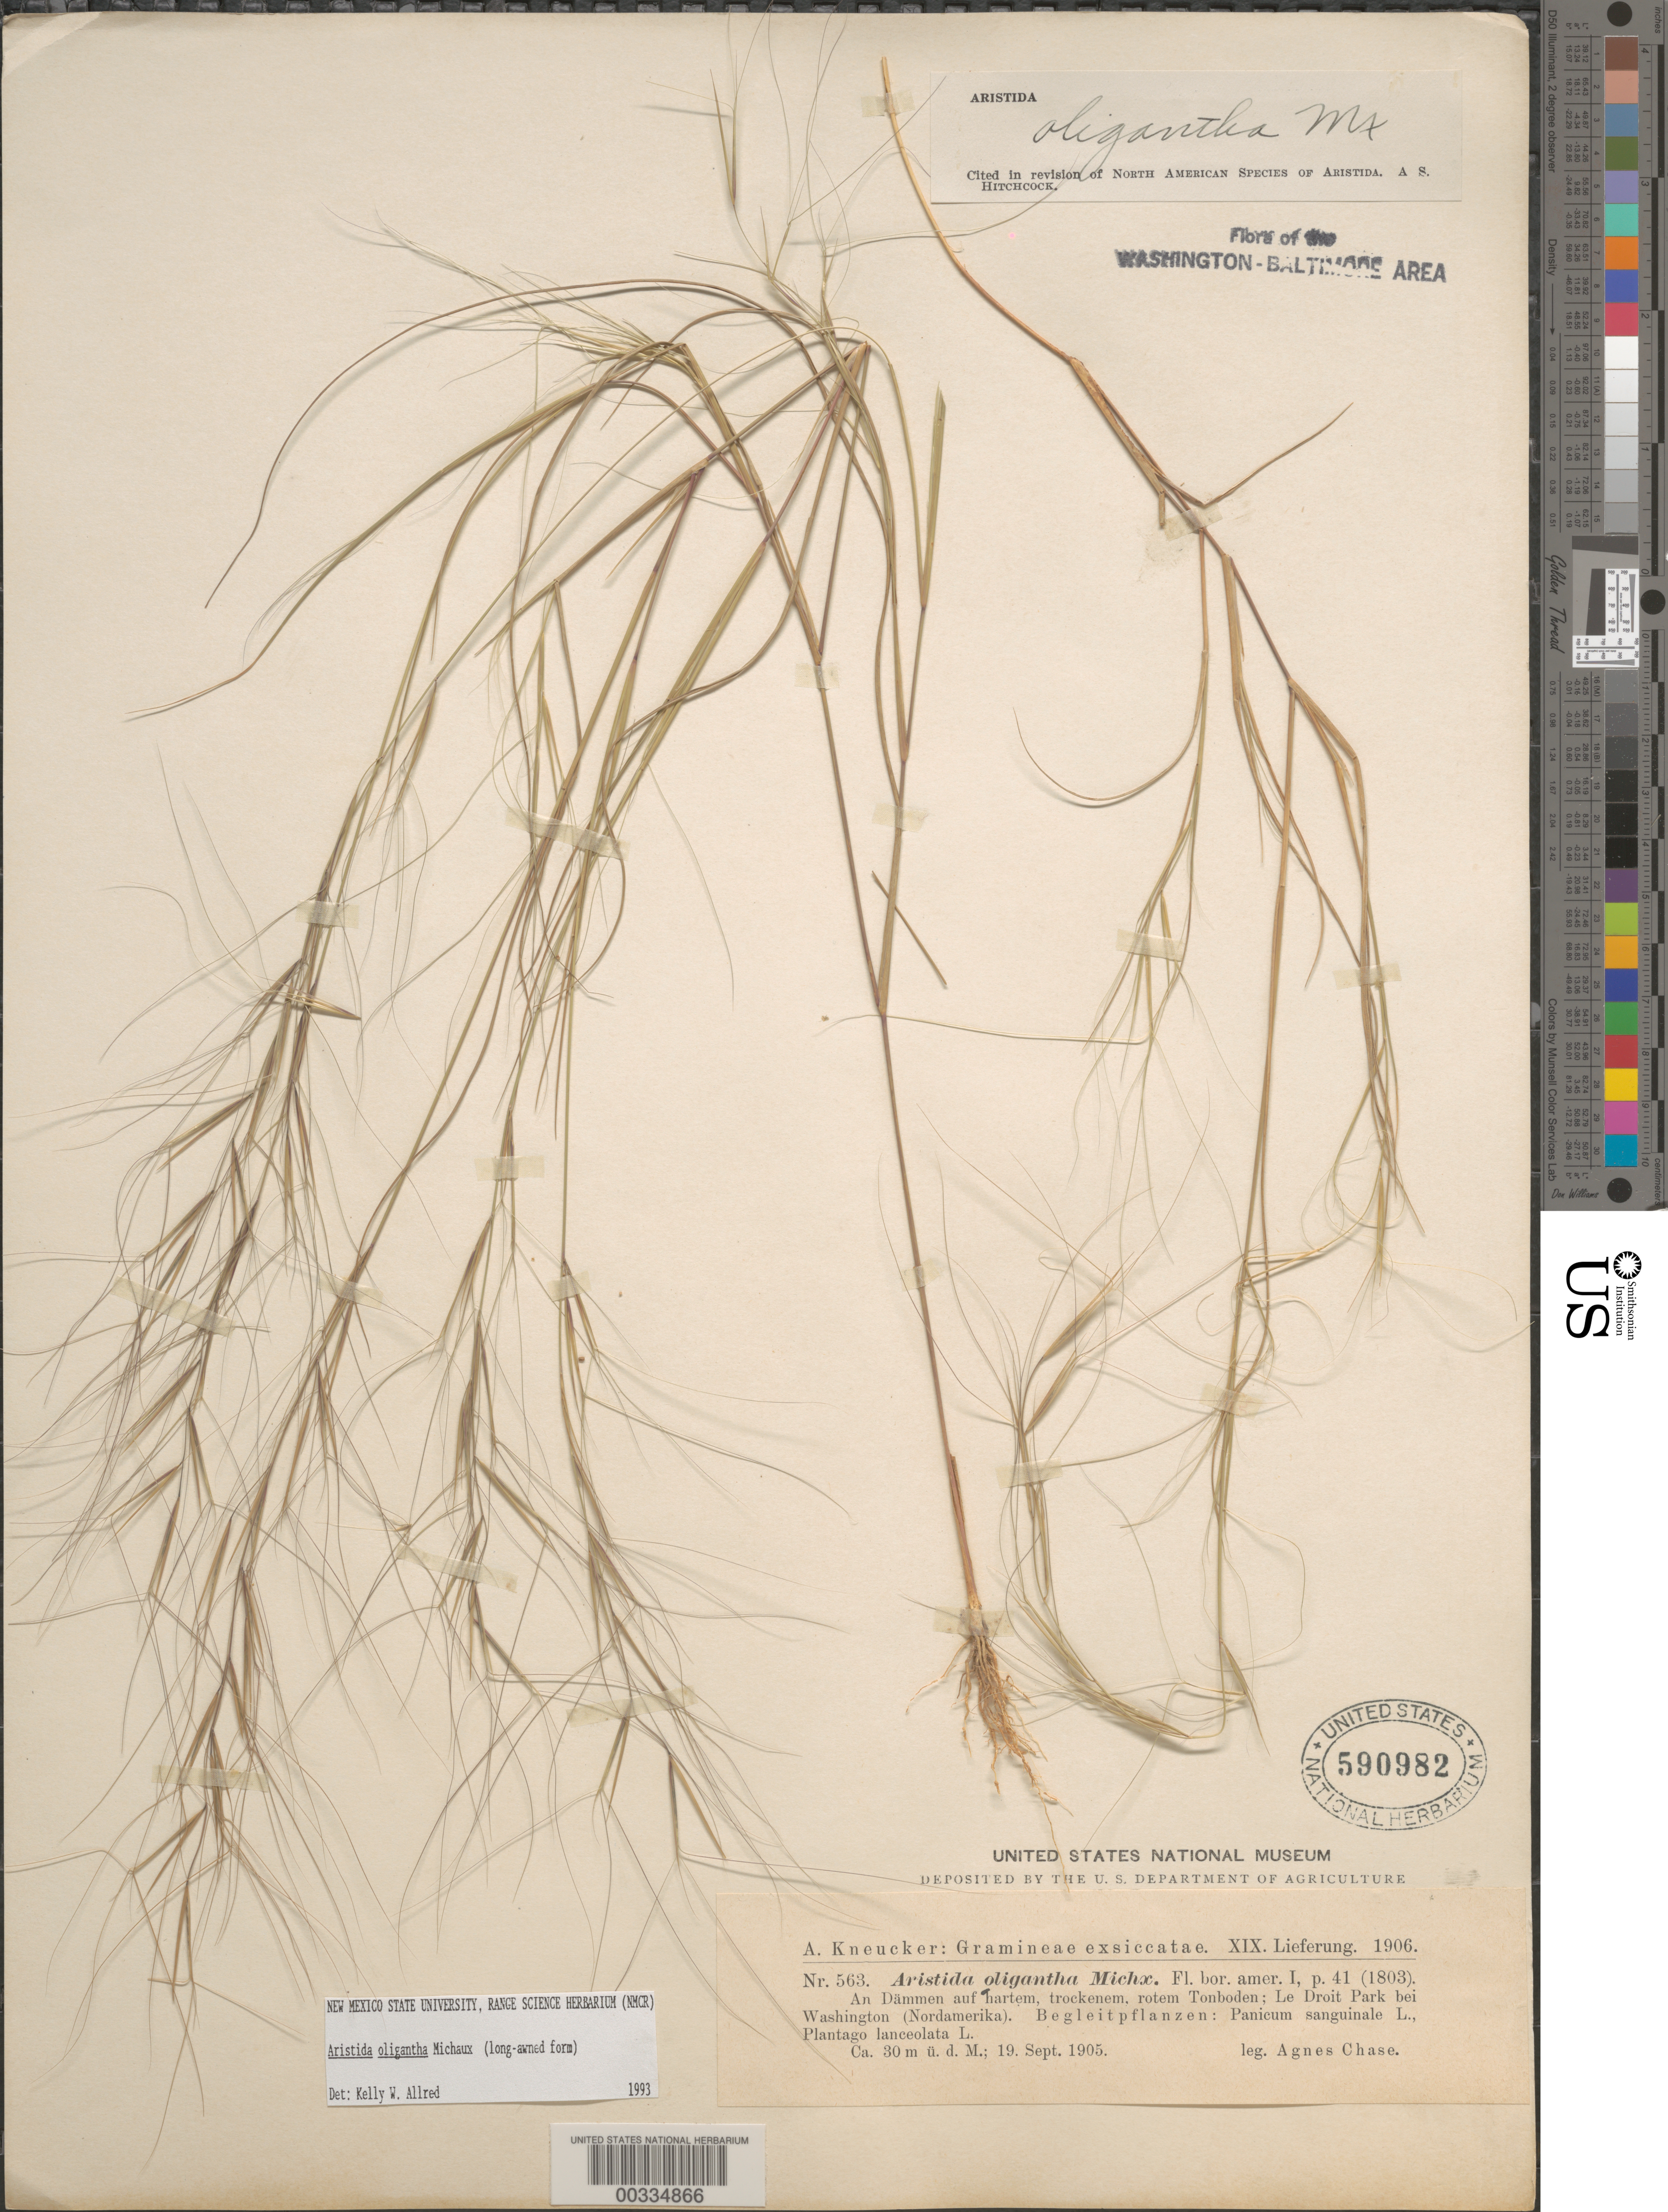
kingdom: Plantae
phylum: Tracheophyta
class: Liliopsida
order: Poales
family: Poaceae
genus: Aristida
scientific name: Aristida oligantha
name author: Michx.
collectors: A. Chase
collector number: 563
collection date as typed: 19 Sep 1905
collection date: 1905-09-19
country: United States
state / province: District of Columbia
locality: "le Droit Park"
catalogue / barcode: US 590982